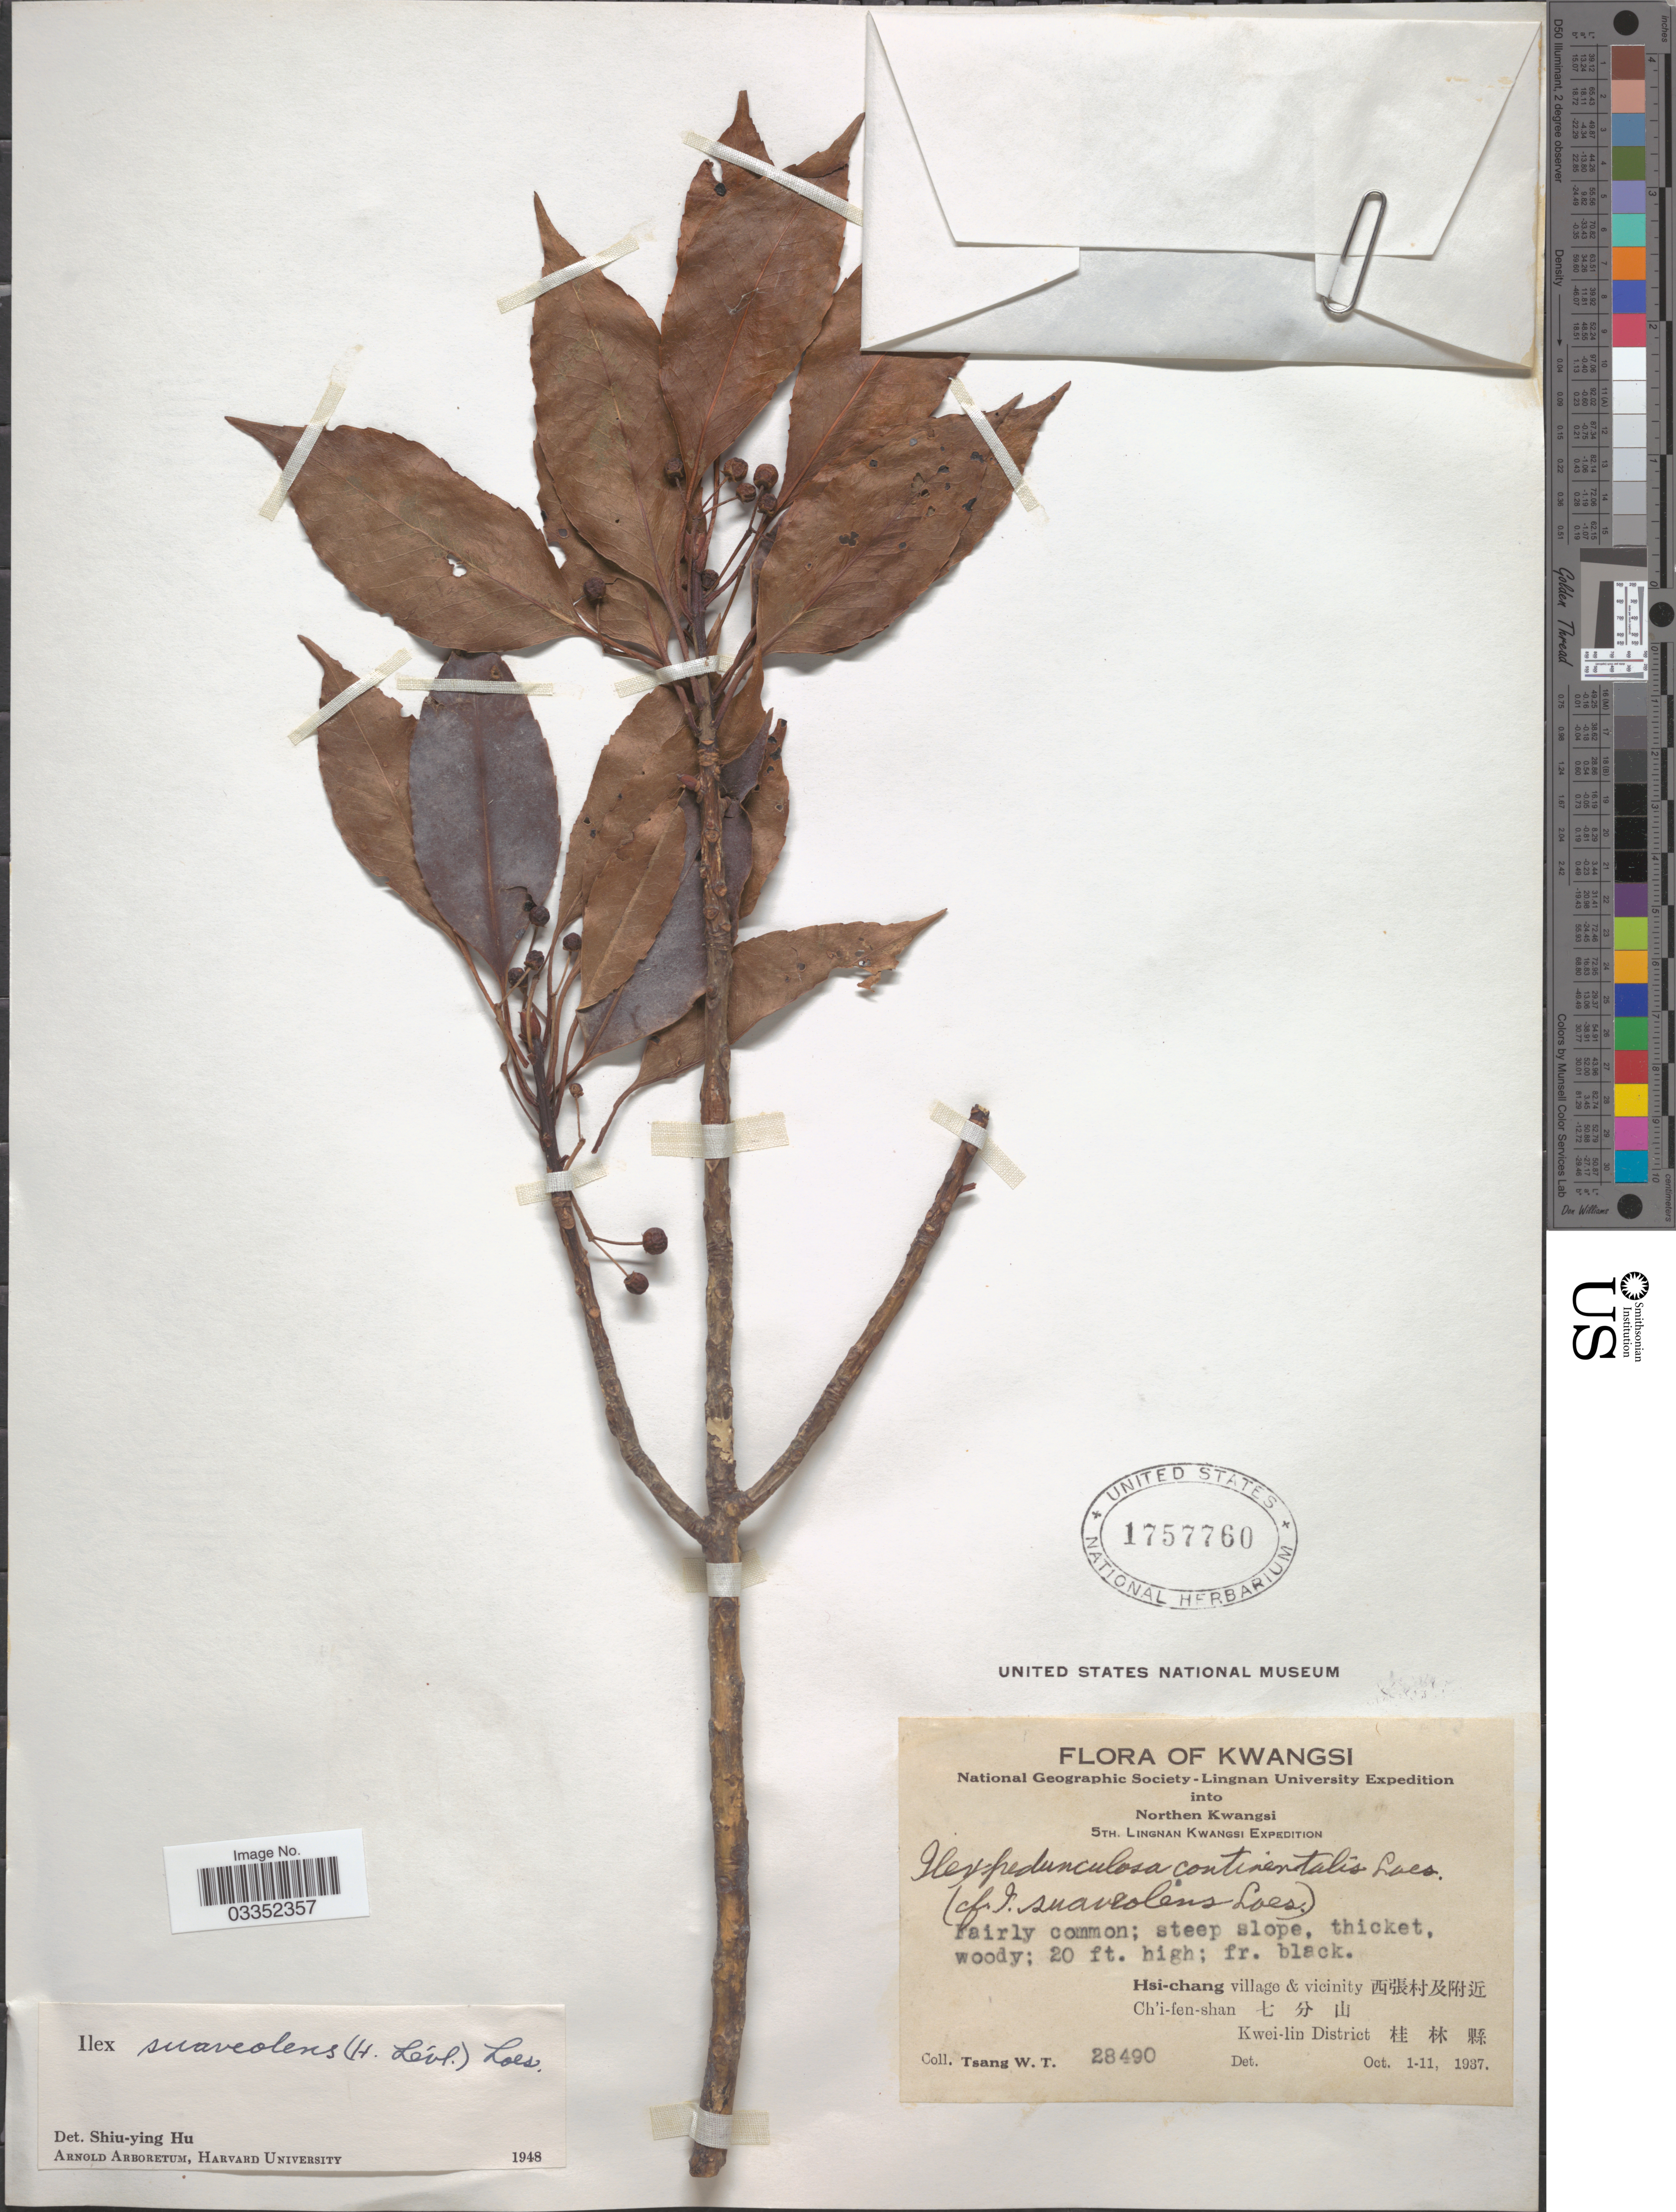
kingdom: Plantae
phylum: Tracheophyta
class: Magnoliopsida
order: Aquifoliales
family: Aquifoliaceae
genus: Ilex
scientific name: Ilex suaveolens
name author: (H. Lév.) Loes.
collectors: W. T. Tsang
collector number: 28490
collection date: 1937-10-01/1937-10-11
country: China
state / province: Guangxi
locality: Kwangsi, Northern Kwangsi, Hsi-chang village & vicinity X, Ch'i-fen-shan X, Kwei-lin District X.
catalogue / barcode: US 1757760